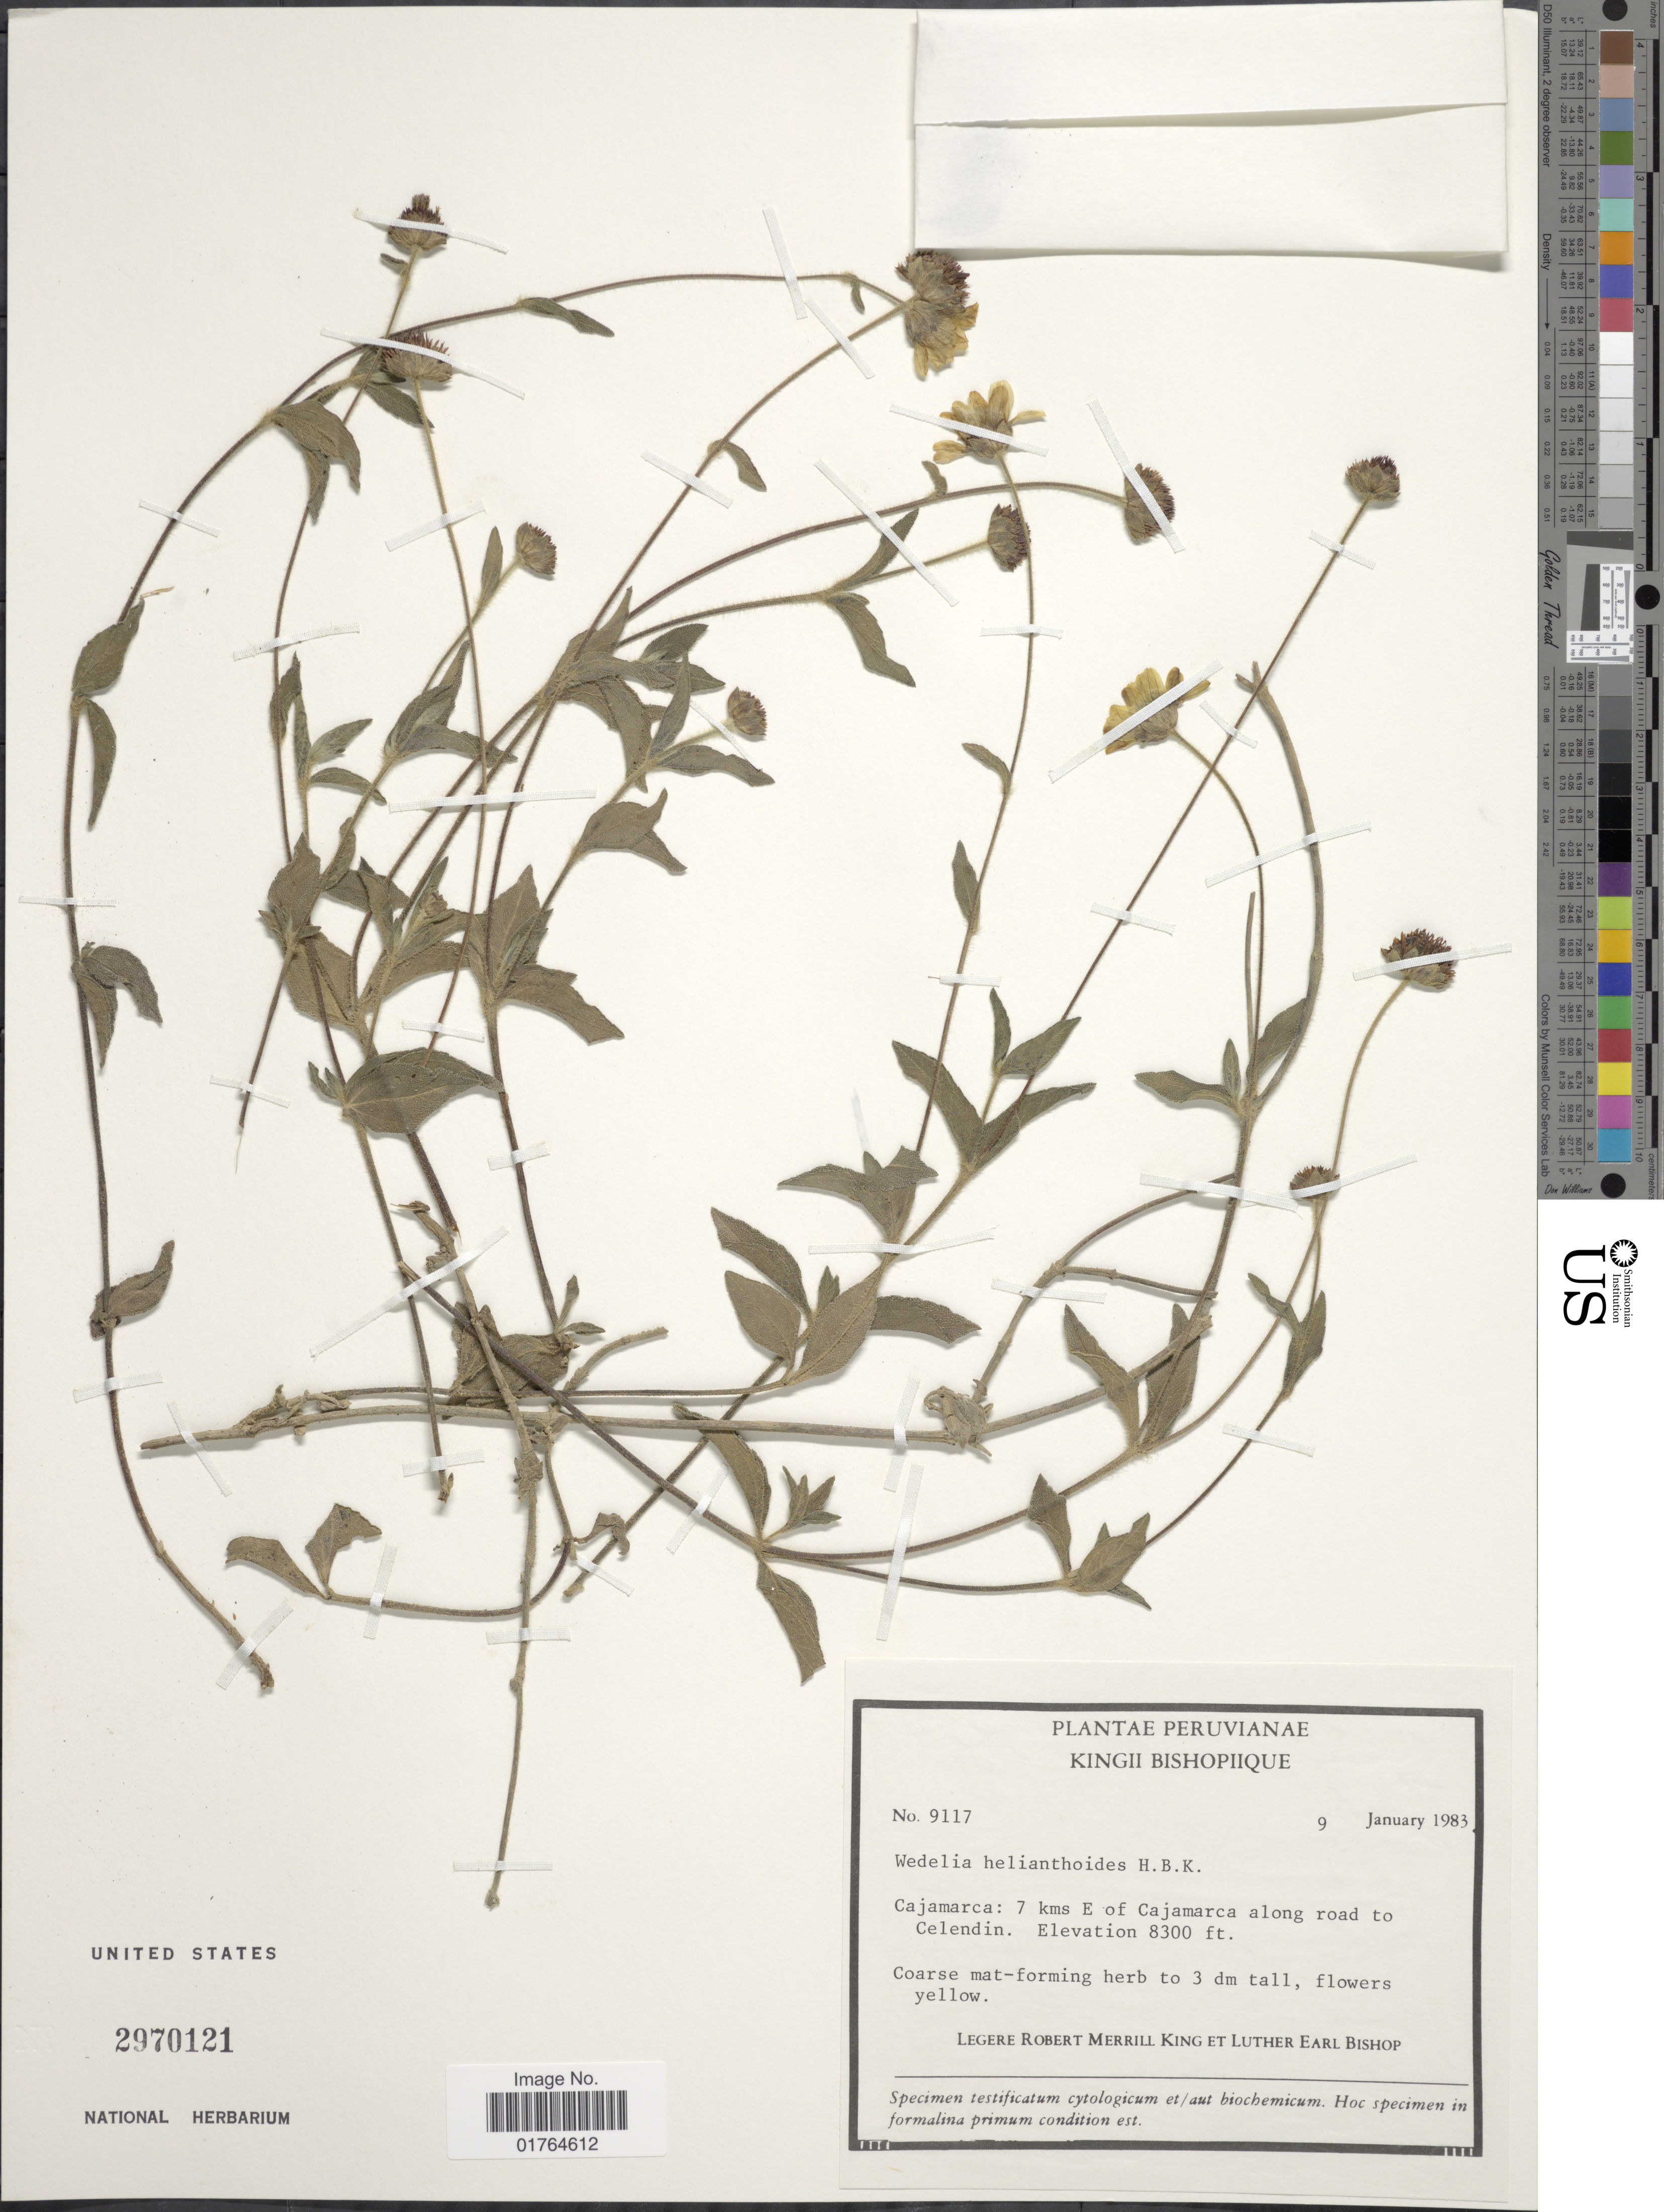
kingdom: Plantae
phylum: Tracheophyta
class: Magnoliopsida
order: Asterales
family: Asteraceae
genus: Wedelia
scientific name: Wedelia helianthoides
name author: Kunth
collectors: R. M. King & L. E. Bishop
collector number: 9117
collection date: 1983-01-09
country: Peru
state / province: Cajamarca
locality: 7 km E of Cajamarca along road to Celendin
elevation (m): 2530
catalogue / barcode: US 2970121